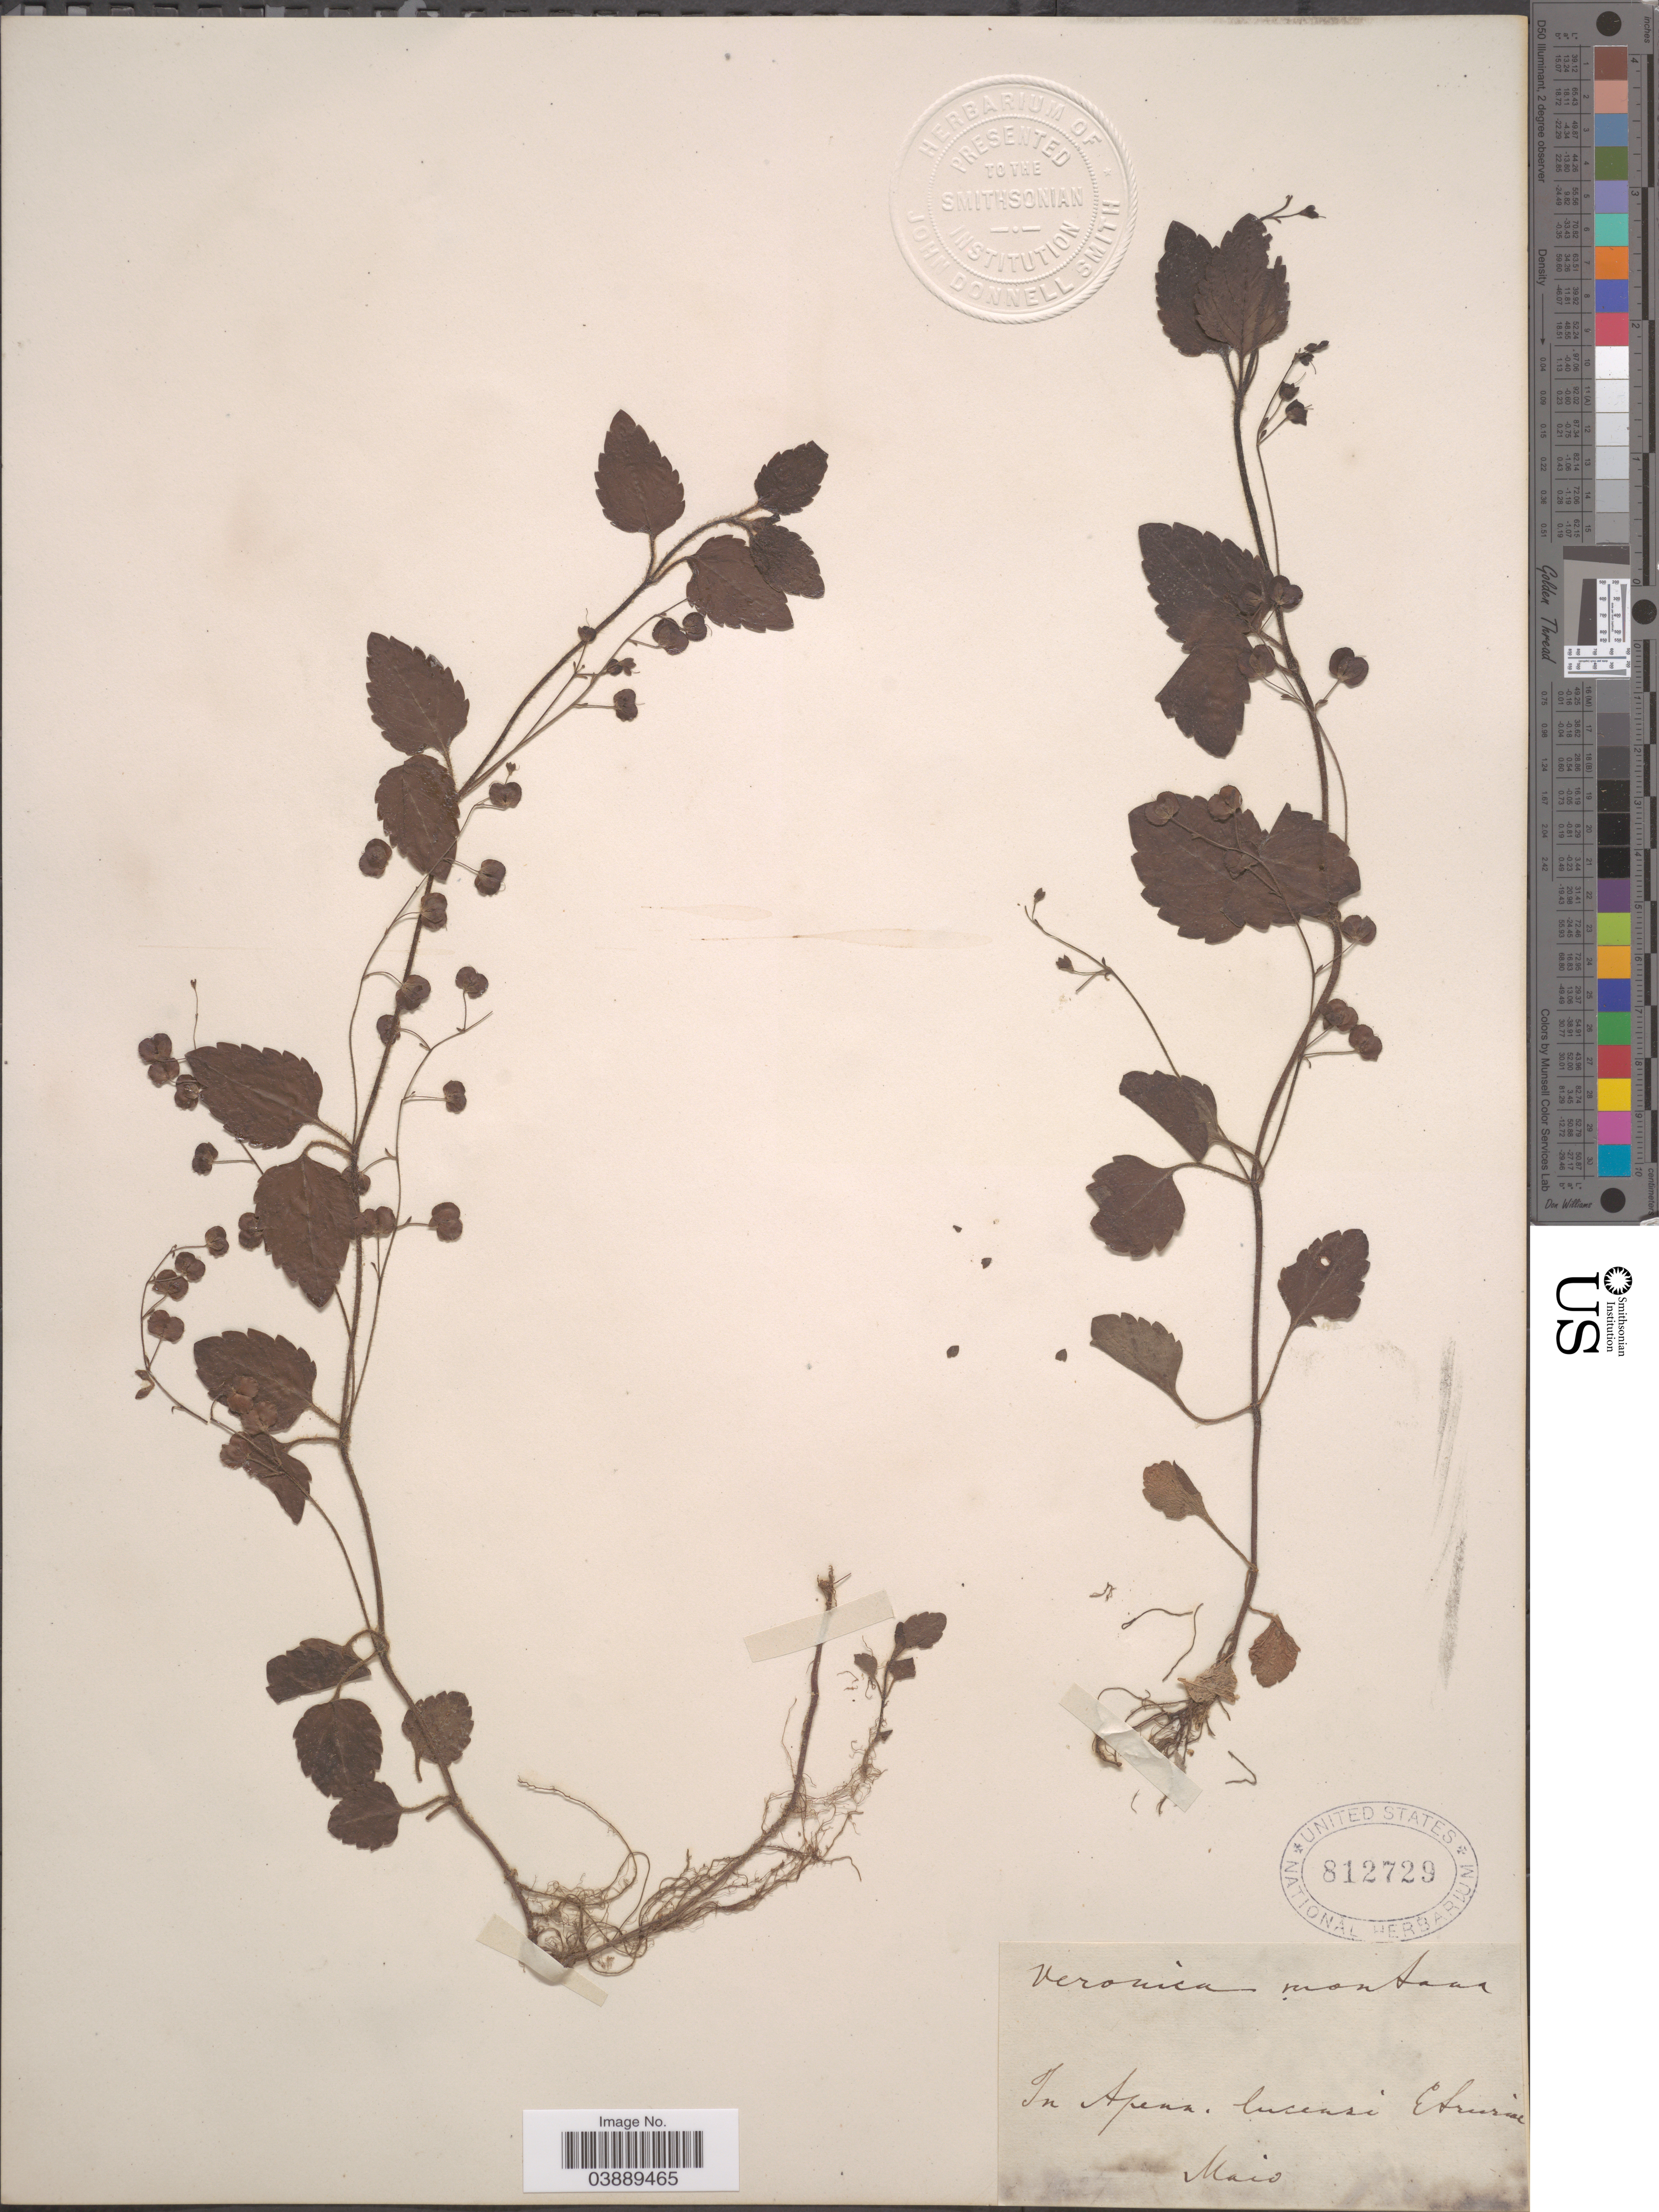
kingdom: Plantae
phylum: Tracheophyta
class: Magnoliopsida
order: Lamiales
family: Plantaginaceae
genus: Veronica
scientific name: Veronica montana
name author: L.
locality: In Apena. lucensi Etruriae. [interpreted]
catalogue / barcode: US 812729